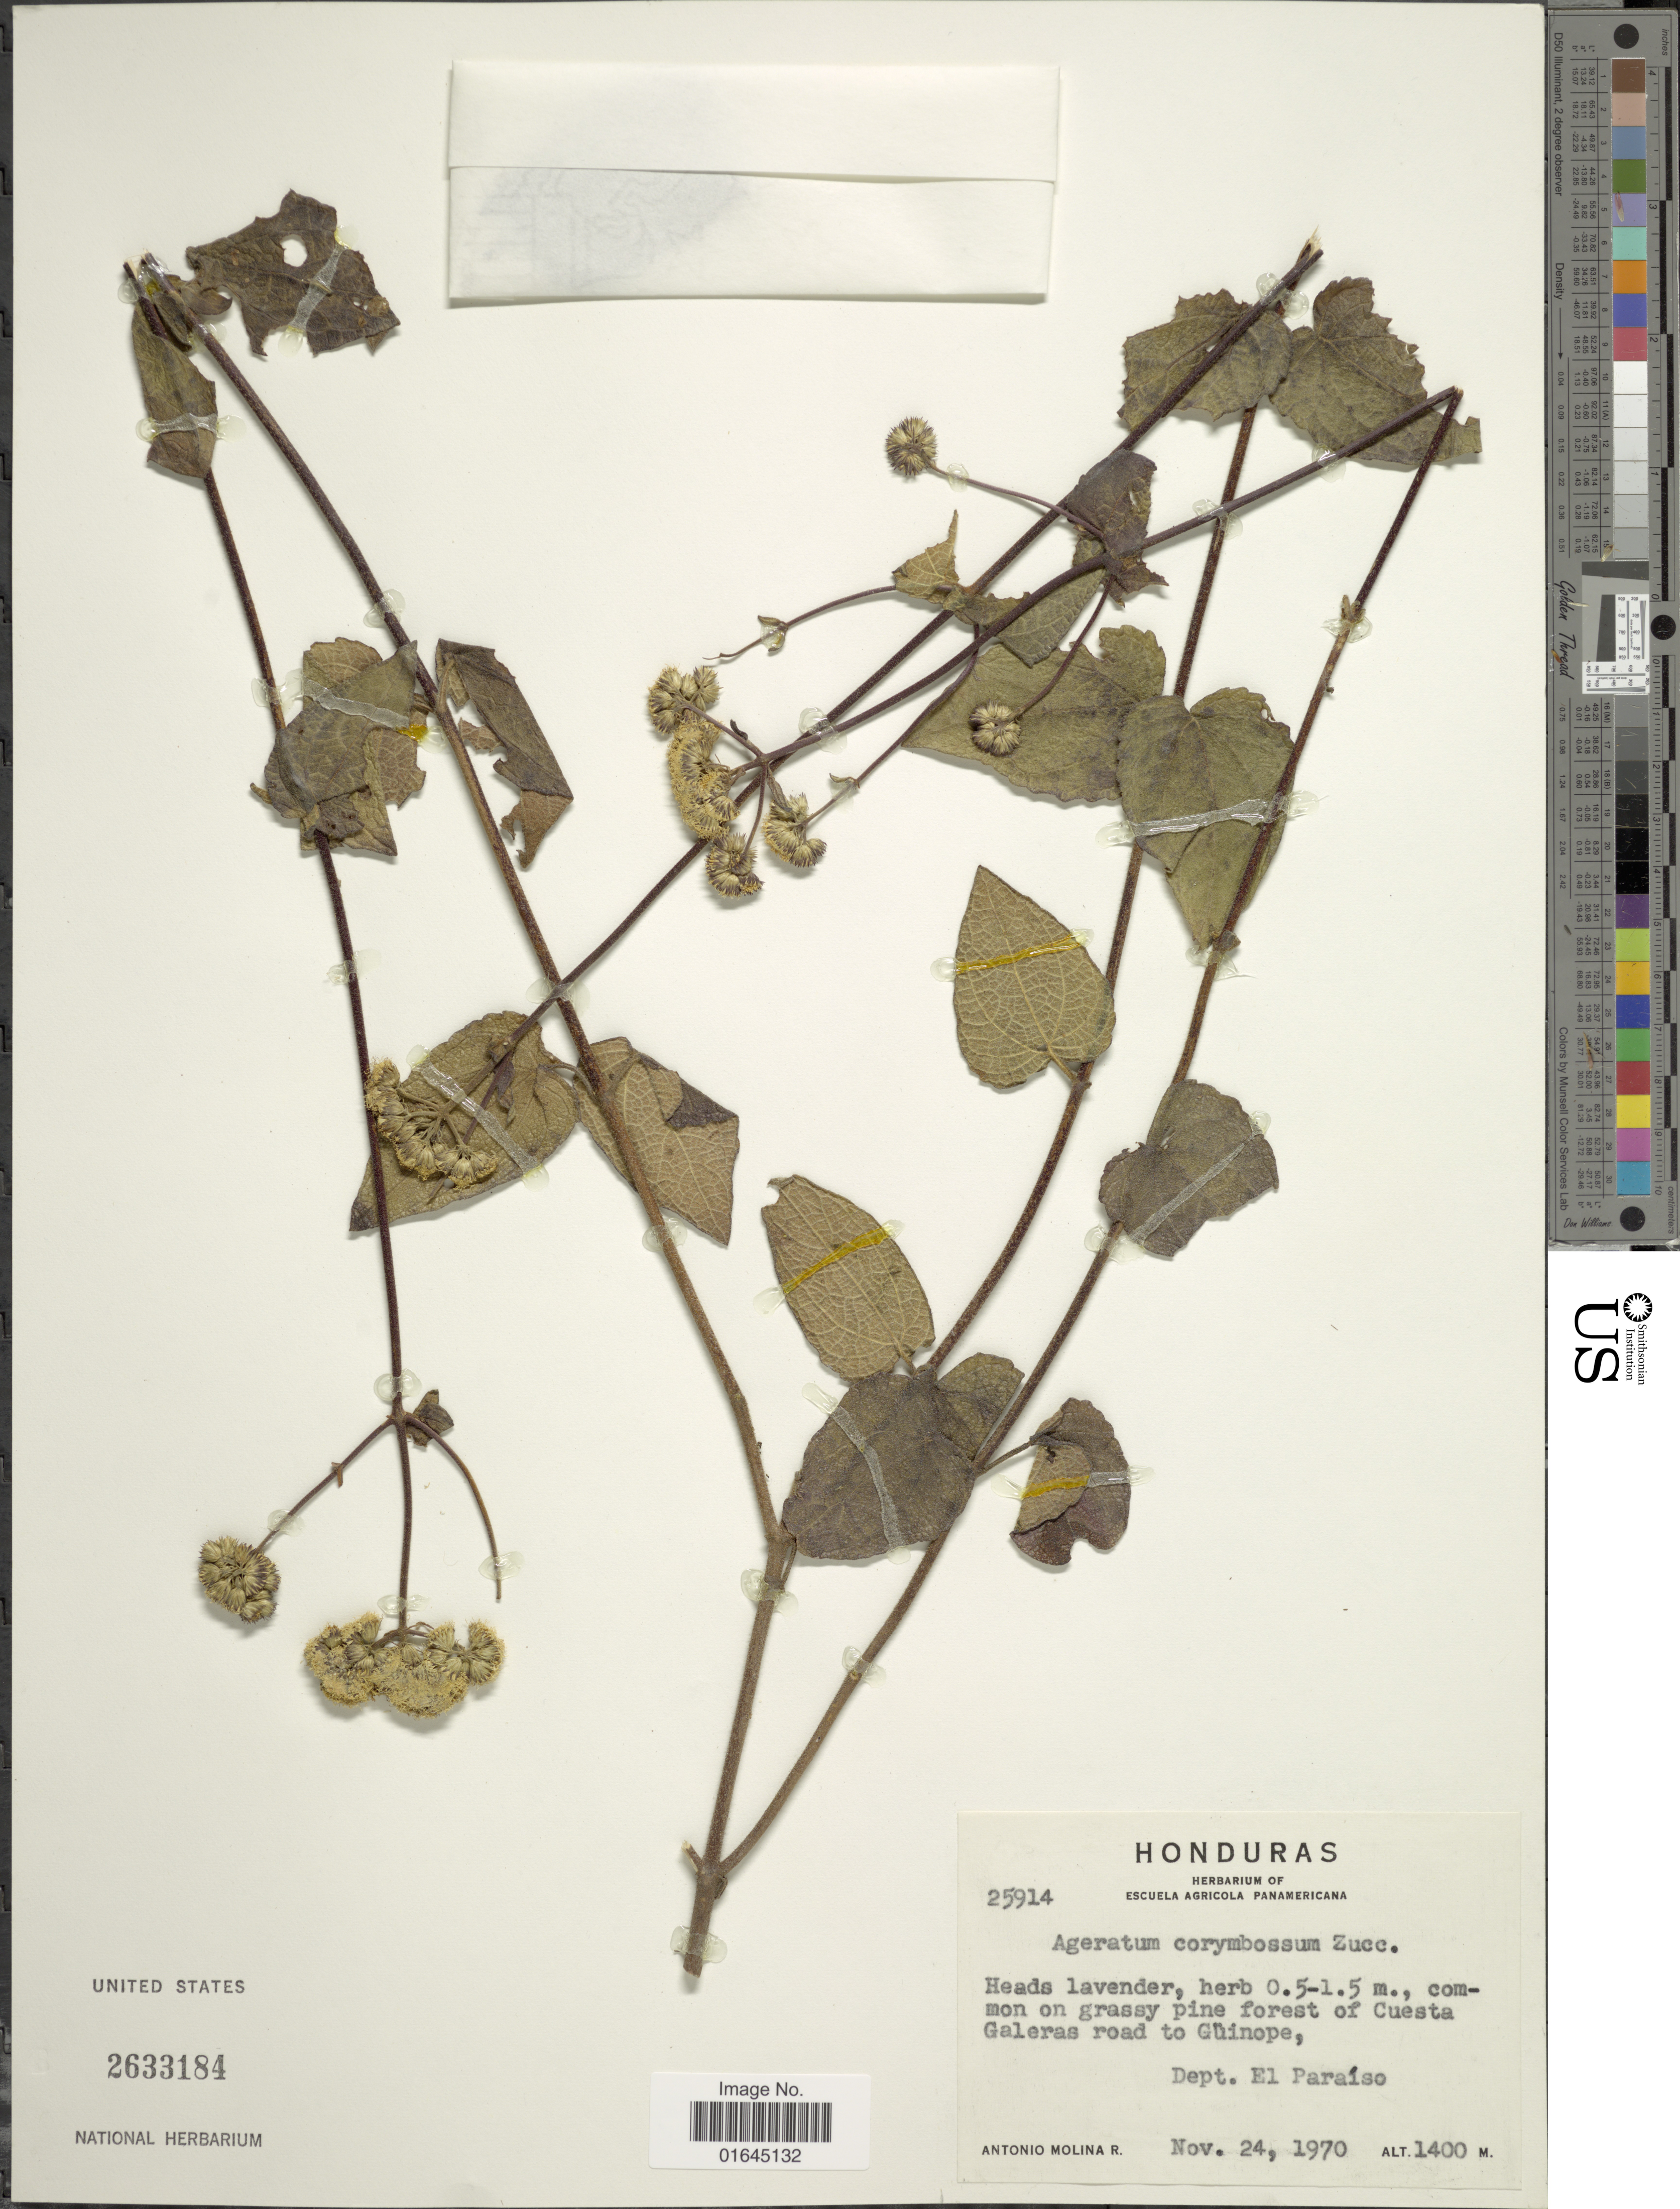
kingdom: Plantae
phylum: Tracheophyta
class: Magnoliopsida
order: Asterales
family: Asteraceae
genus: Ageratum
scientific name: Ageratum rugosum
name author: J.M. Coult.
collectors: A. Molina R.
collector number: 25914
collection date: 1970-11-24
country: Honduras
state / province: El Paraíso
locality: Dept. El Paraíso, on grassy pine forest of Cuesta Galeras road to Güinope.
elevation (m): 1400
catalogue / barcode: US 2633184